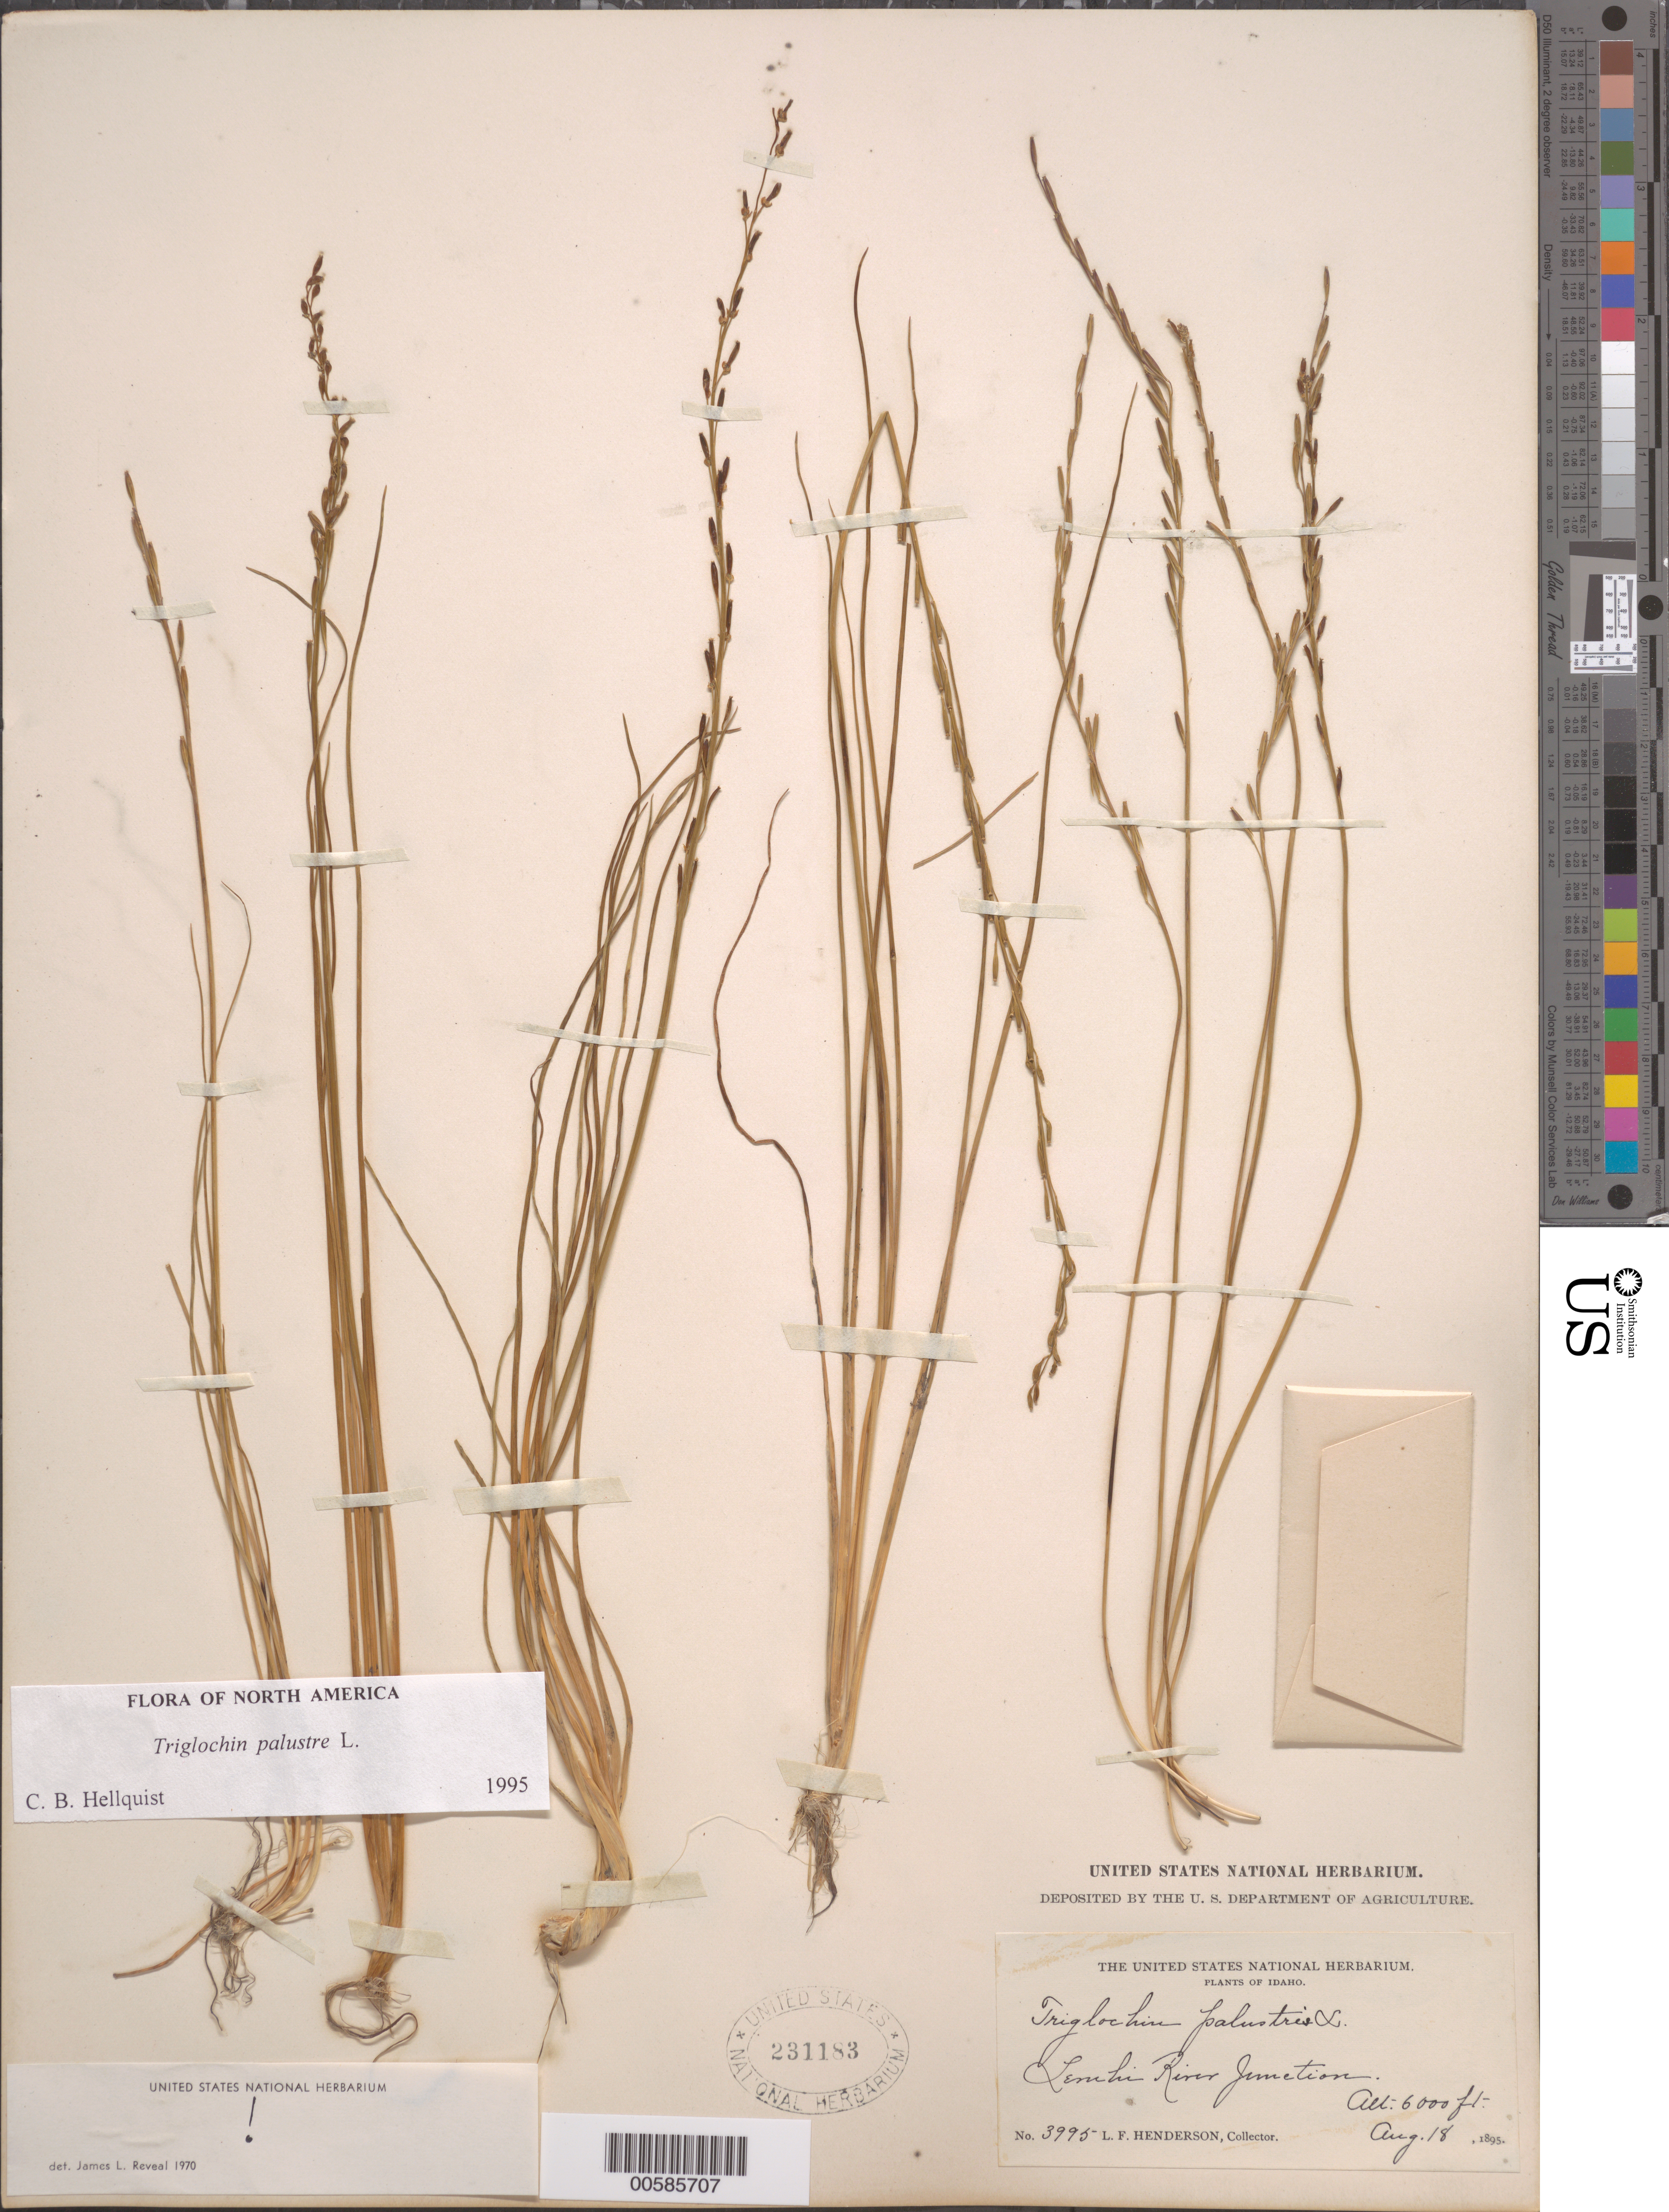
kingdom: Plantae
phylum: Tracheophyta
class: Liliopsida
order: Alismatales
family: Juncaginaceae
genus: Triglochin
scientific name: Triglochin palustris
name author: L.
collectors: L. F. Henderson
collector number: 3995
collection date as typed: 18 Aug 1895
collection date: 1895-08-18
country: United States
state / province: Idaho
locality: Lemhi River Junction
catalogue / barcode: US 231183